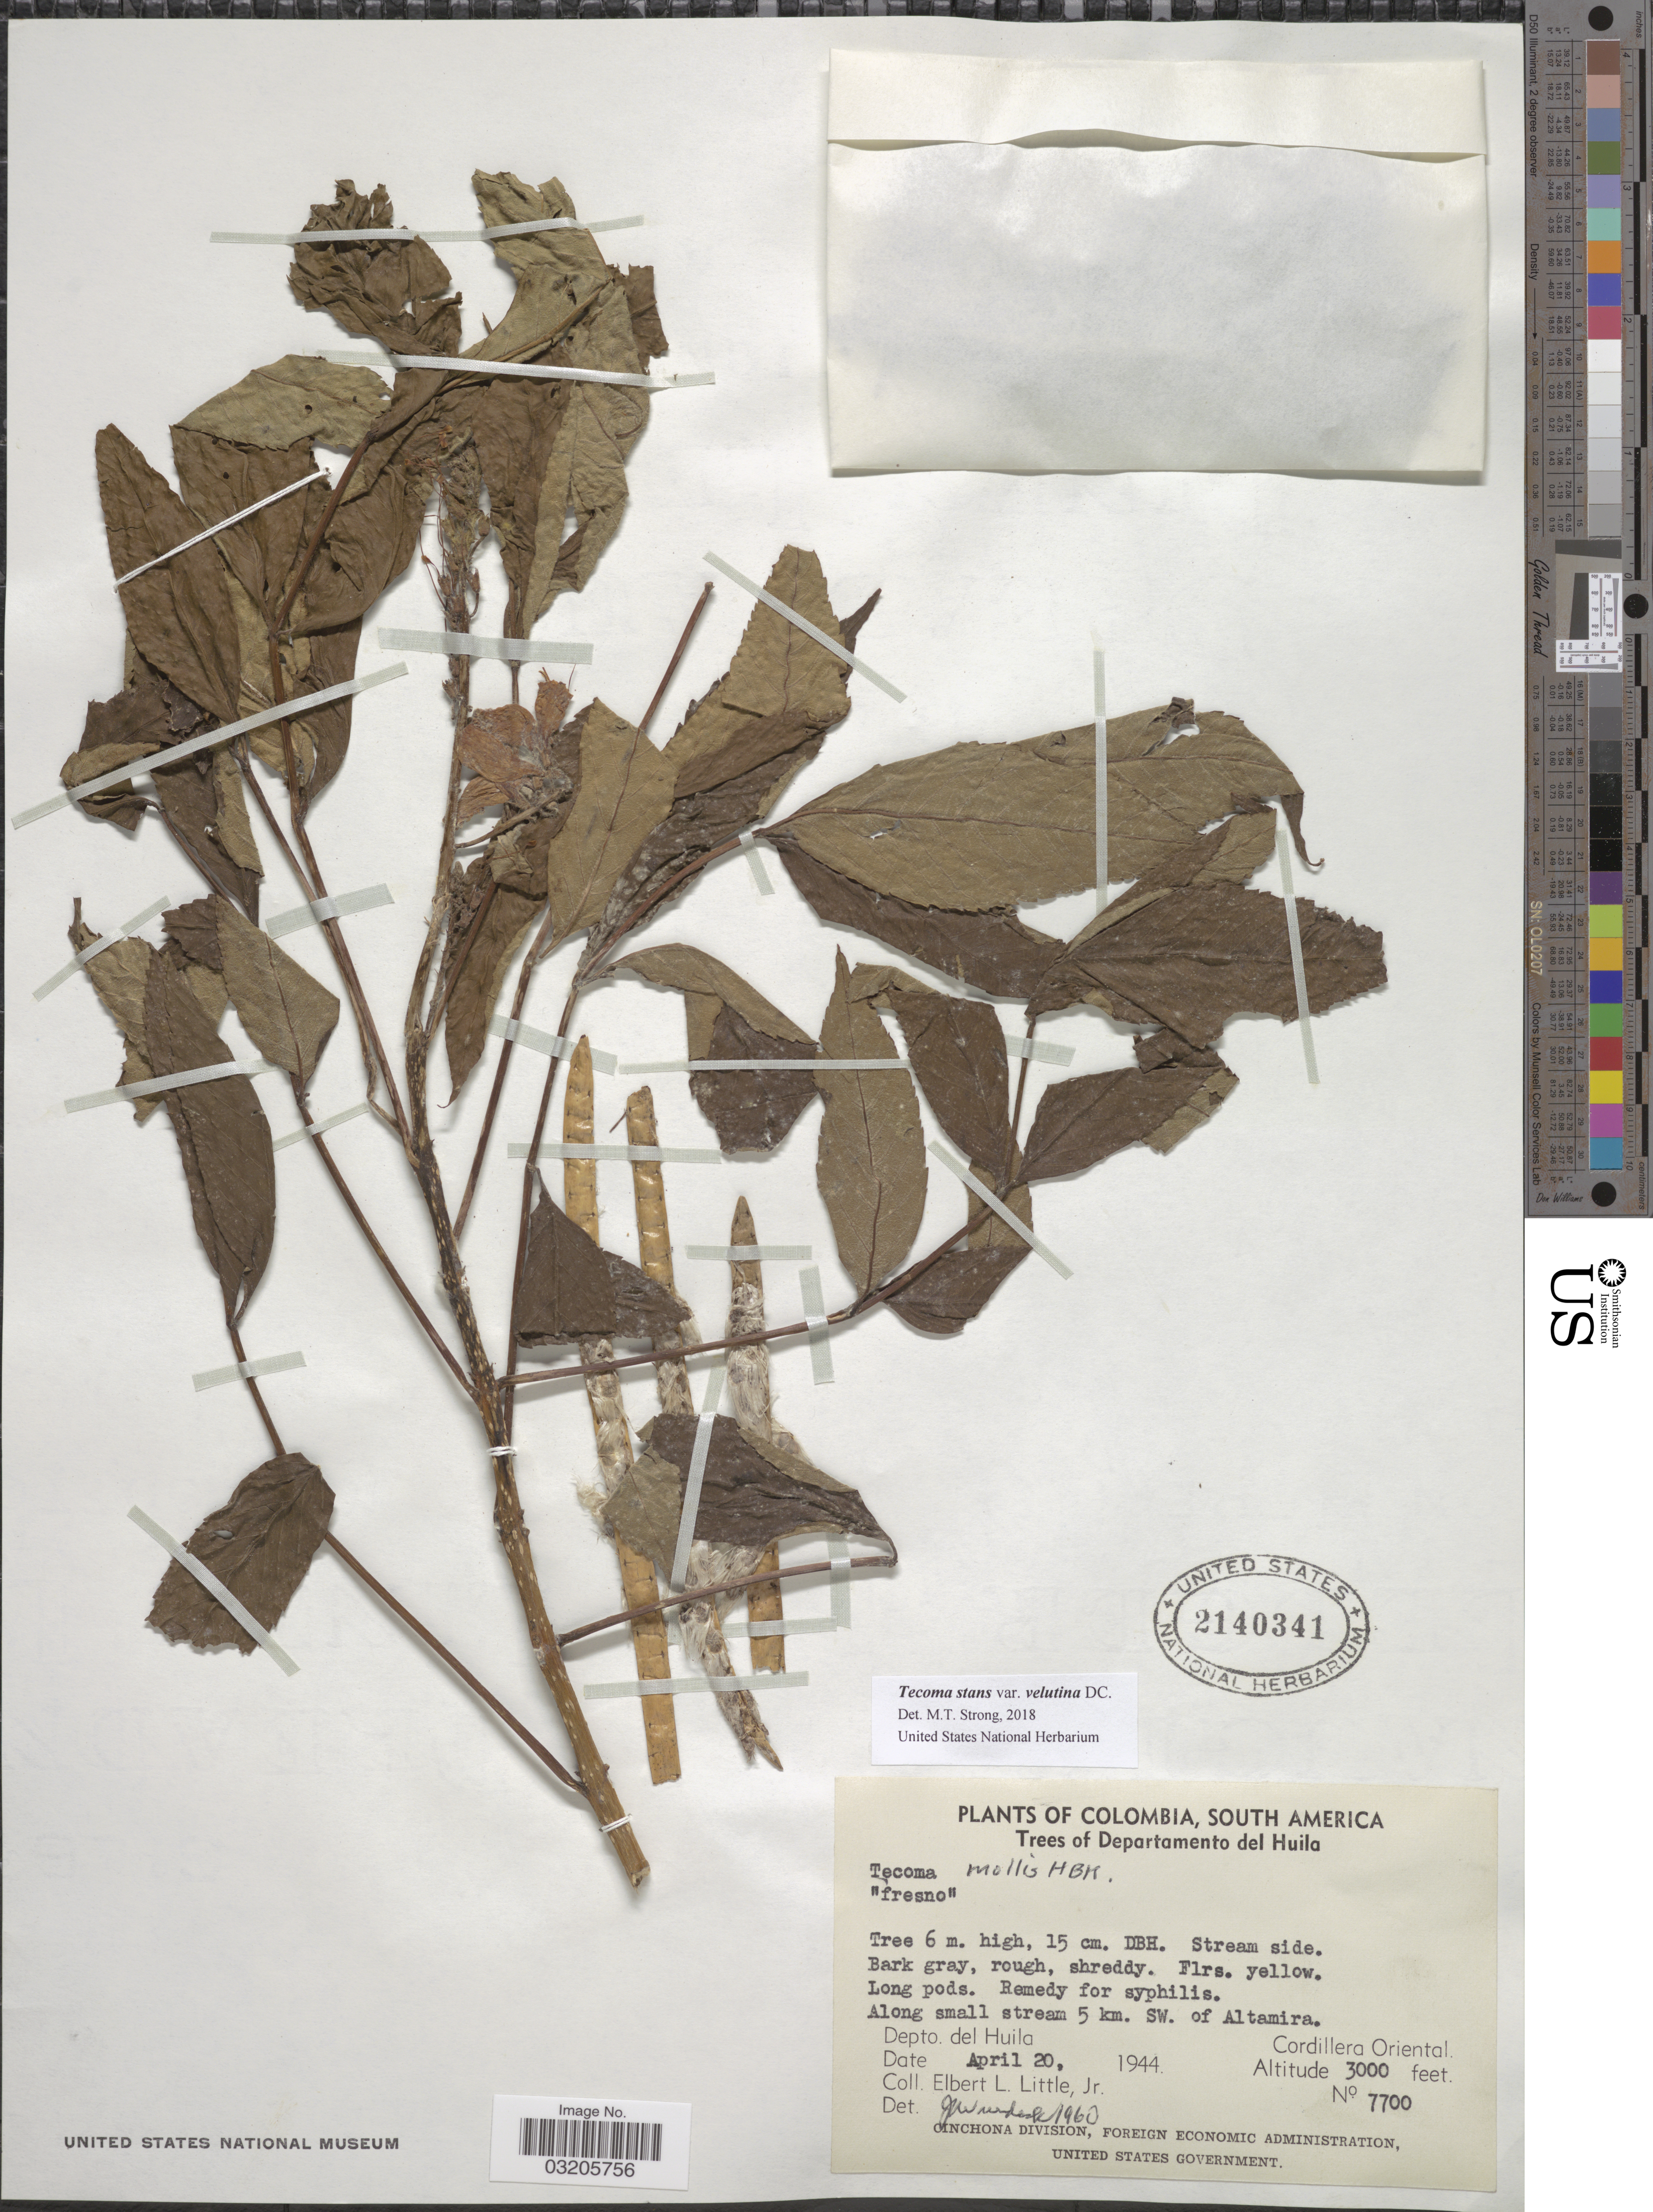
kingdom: Plantae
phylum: Tracheophyta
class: Magnoliopsida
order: Lamiales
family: Bignoniaceae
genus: Tecoma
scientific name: Tecoma stans var. velutina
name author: DC.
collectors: E. L. Little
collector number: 7700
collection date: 1944-04-20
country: Colombia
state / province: Huila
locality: Along small stream 5 km. SW. of Altamira. Depto. del Huila. Cordillera Oriental.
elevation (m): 914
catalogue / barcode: US 2140341